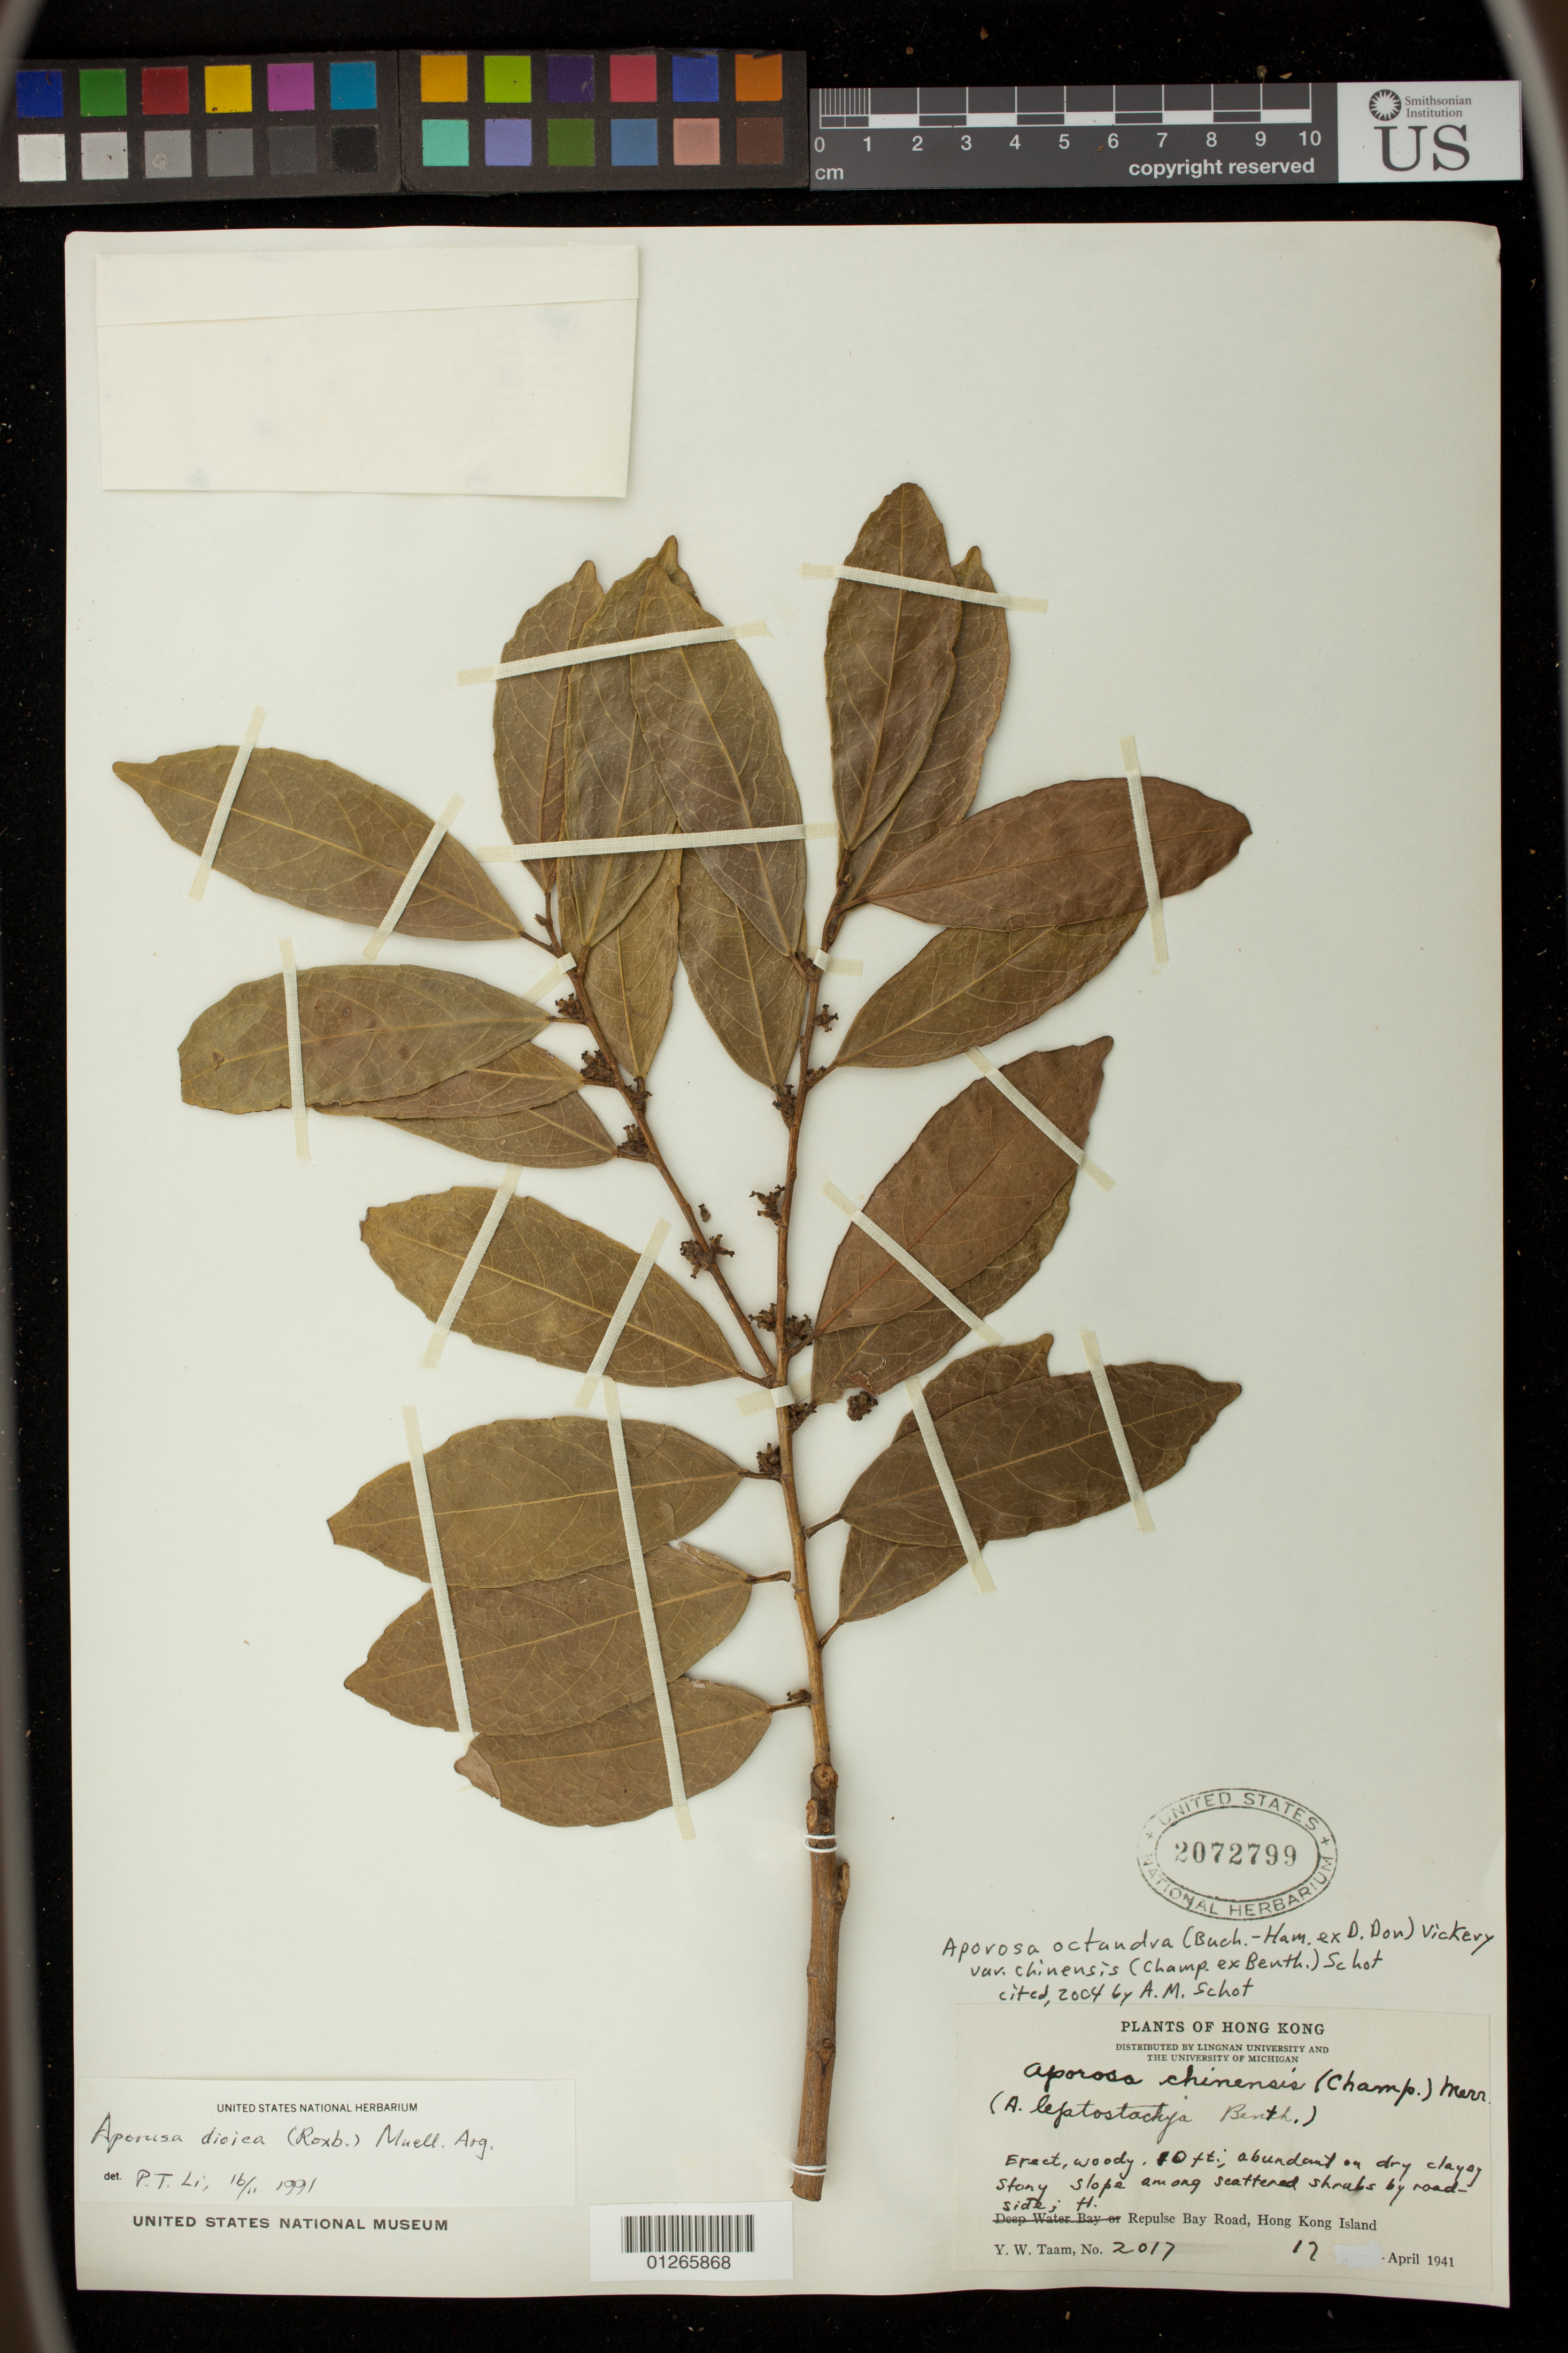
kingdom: Plantae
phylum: Tracheophyta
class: Magnoliopsida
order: Malpighiales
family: Phyllanthaceae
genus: Aporosa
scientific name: Aporosa octandra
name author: (Buch.-Ham. & D. Don) Vickery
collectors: Y. W. Taam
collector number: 2017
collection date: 1947-04-17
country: China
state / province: Hong Kong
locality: Southern District . Repulse Bay Road, Hong Kong Island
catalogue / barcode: US 2072799